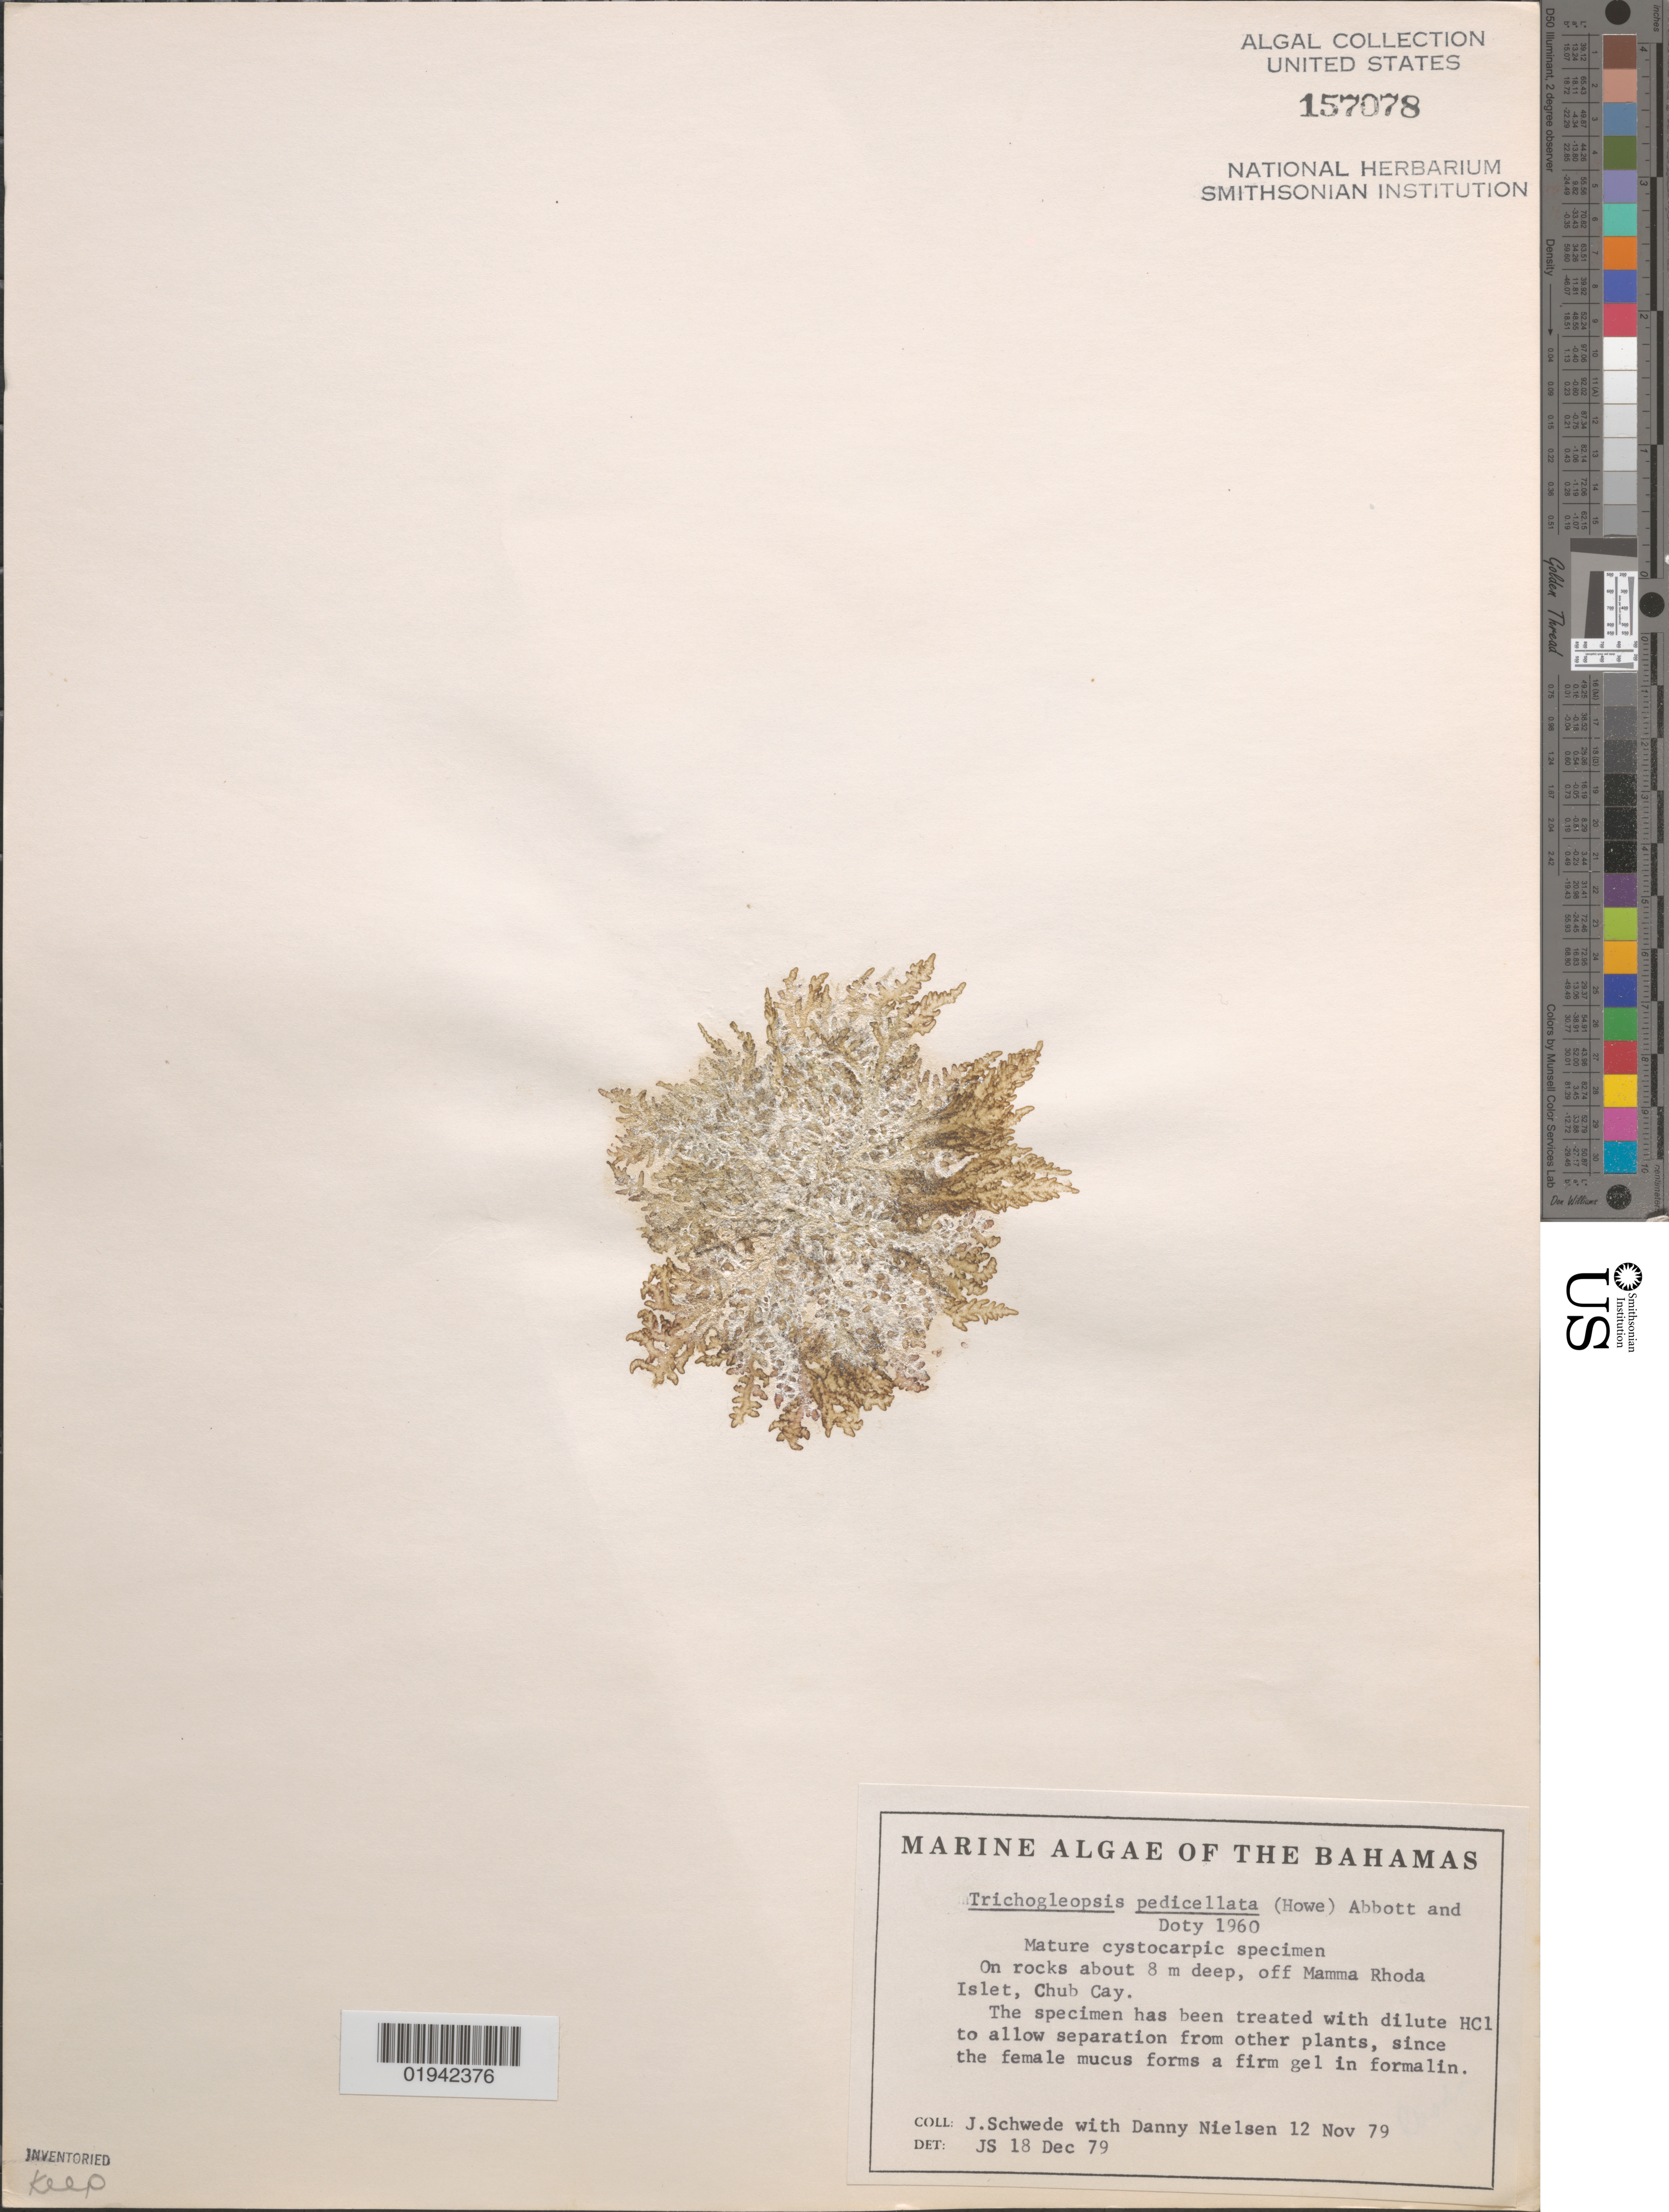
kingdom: Plantae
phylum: Rhodophyta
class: Florideophyceae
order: Nemaliales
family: Liagoraceae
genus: Trichogloeopsis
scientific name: Trichogloeopsis pedicellata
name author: (M. Howe in Britton & Millsp.) I.A. Abbott & Doty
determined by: Schwede, J., (UNITED STATES)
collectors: J. Schwede & D. Nielsen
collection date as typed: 12 Nov 1979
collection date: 1979-11-12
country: Bahamas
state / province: Berry Islands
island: Chub Cay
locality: Off Mamma Rhoda Islet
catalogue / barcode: US 157078